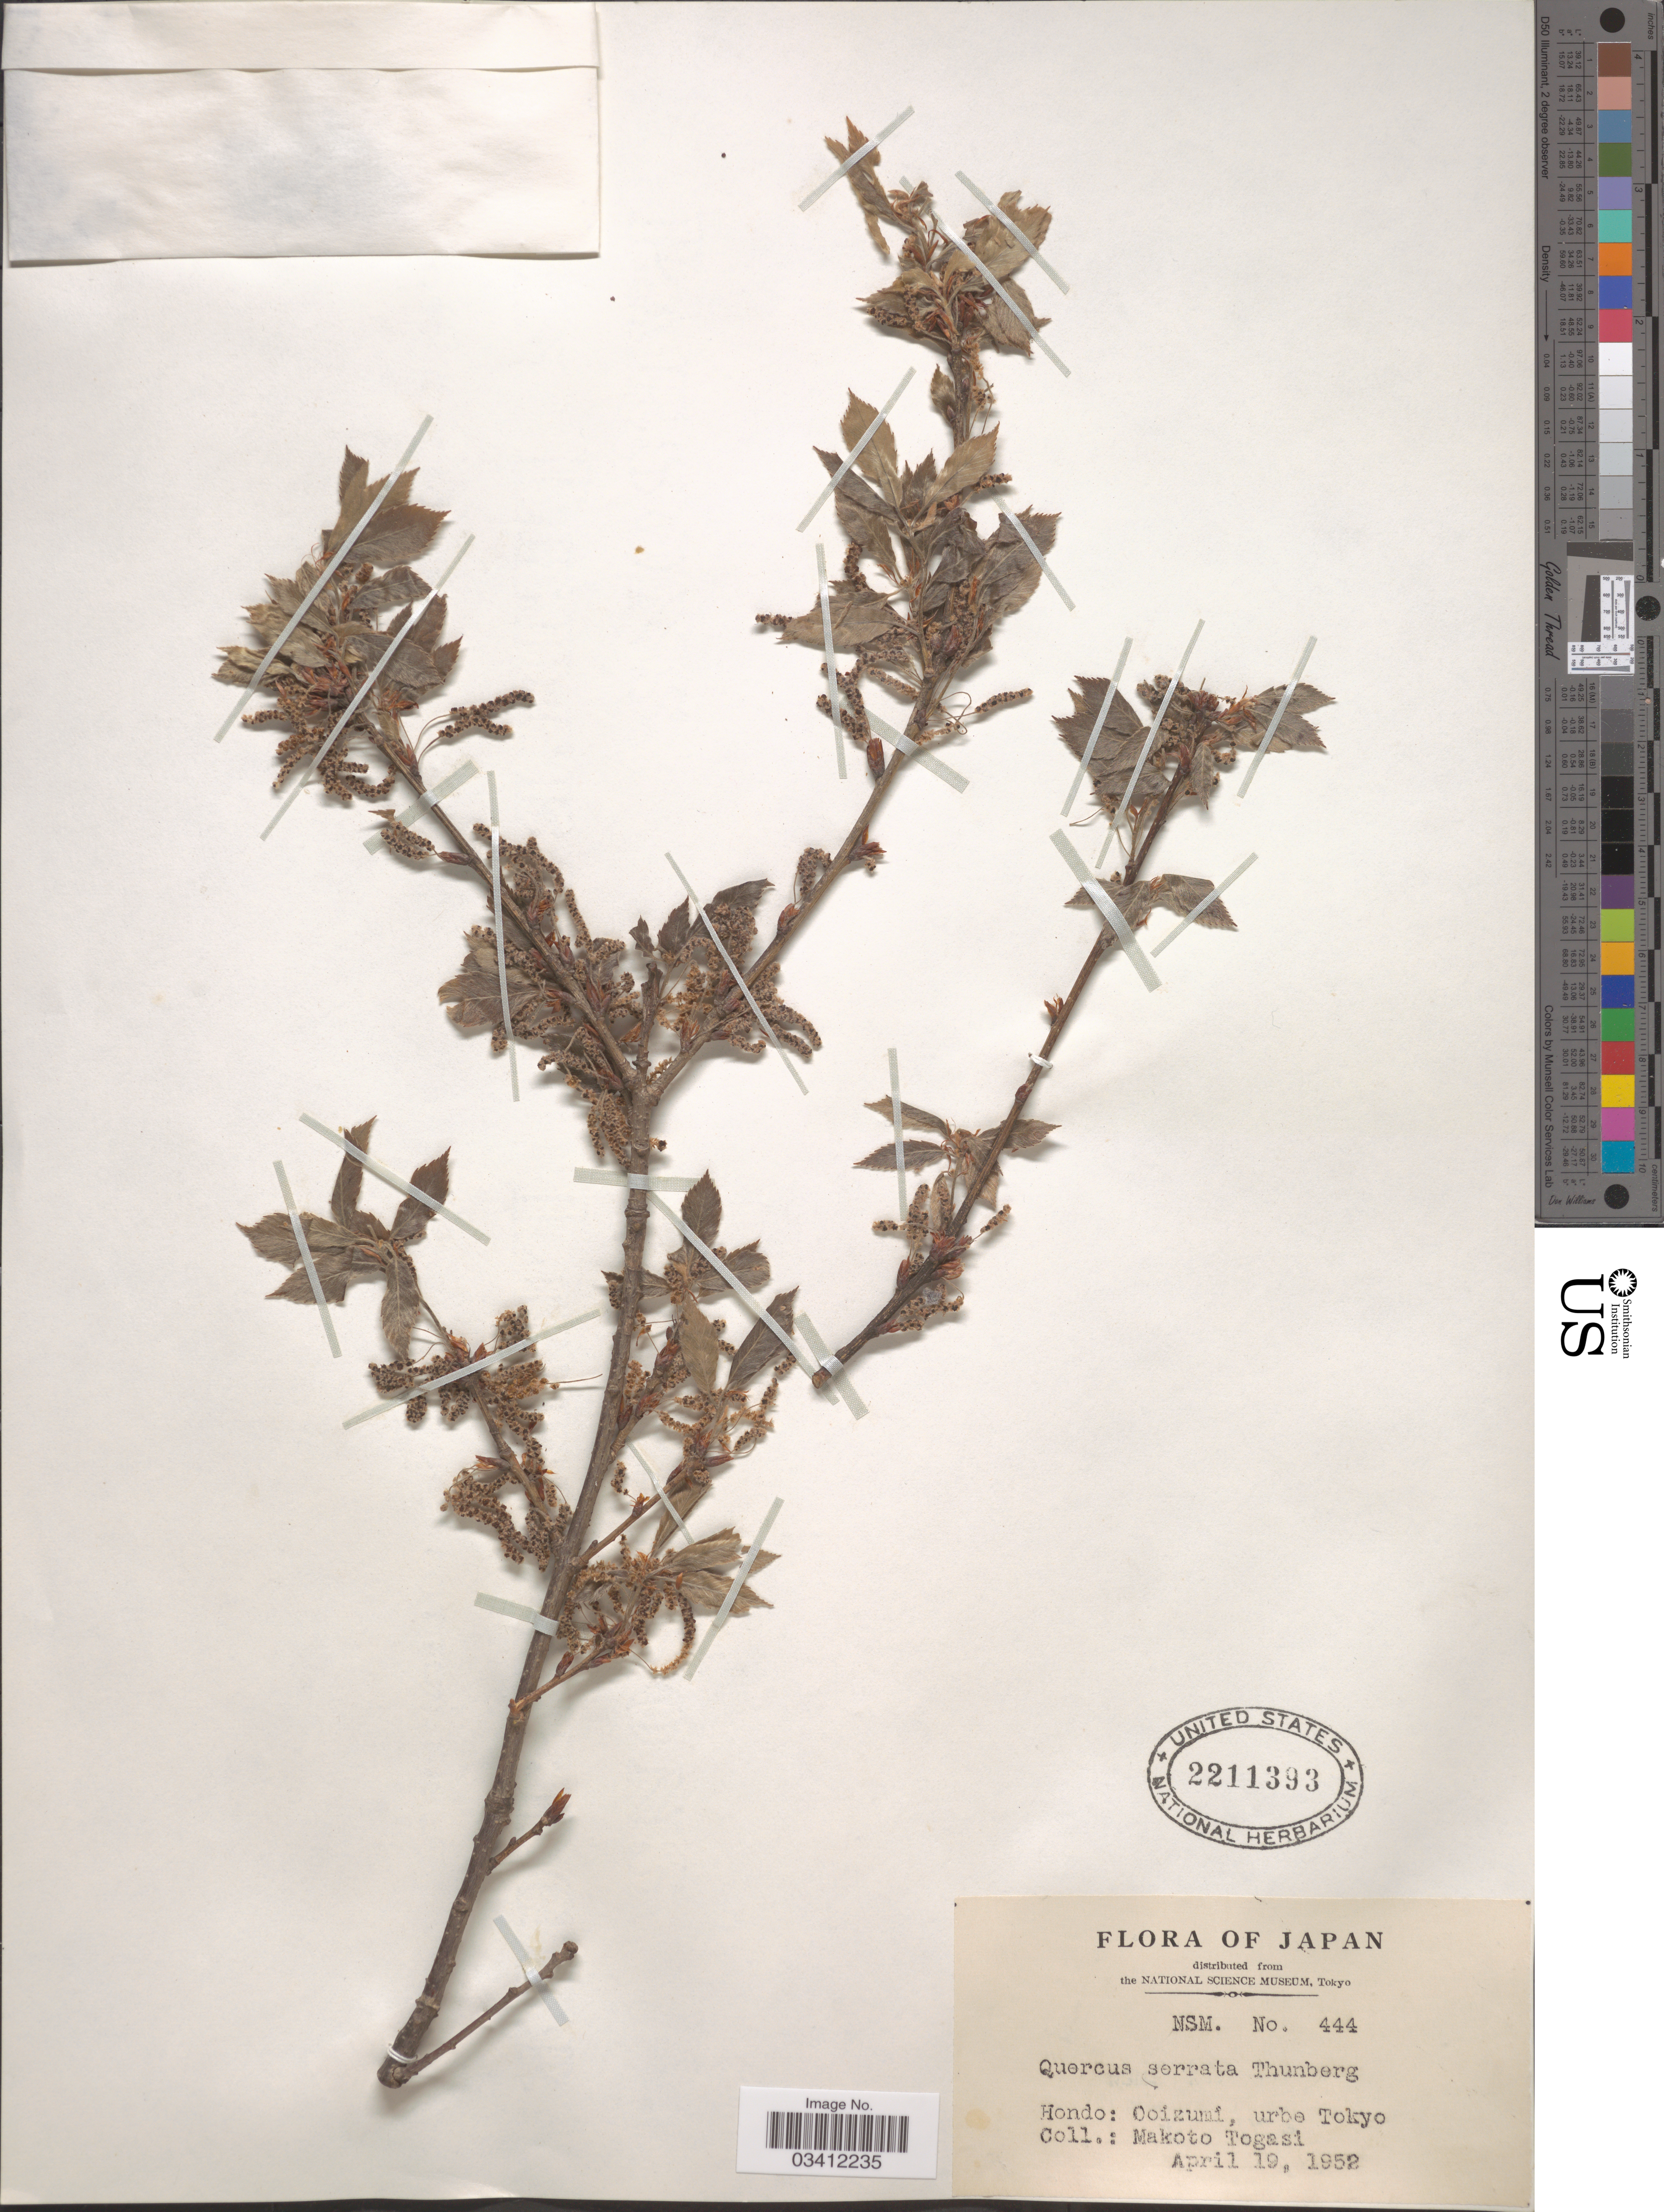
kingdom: Plantae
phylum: Tracheophyta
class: Magnoliopsida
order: Fagales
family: Fagaceae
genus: Quercus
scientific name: Quercus serrata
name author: Thunb.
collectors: M. Togasi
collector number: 444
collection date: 1952-04-19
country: Japan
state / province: Tokyo, Federal City of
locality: Hondo: Ooizumi, urbe Tokyo.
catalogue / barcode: US 2211393